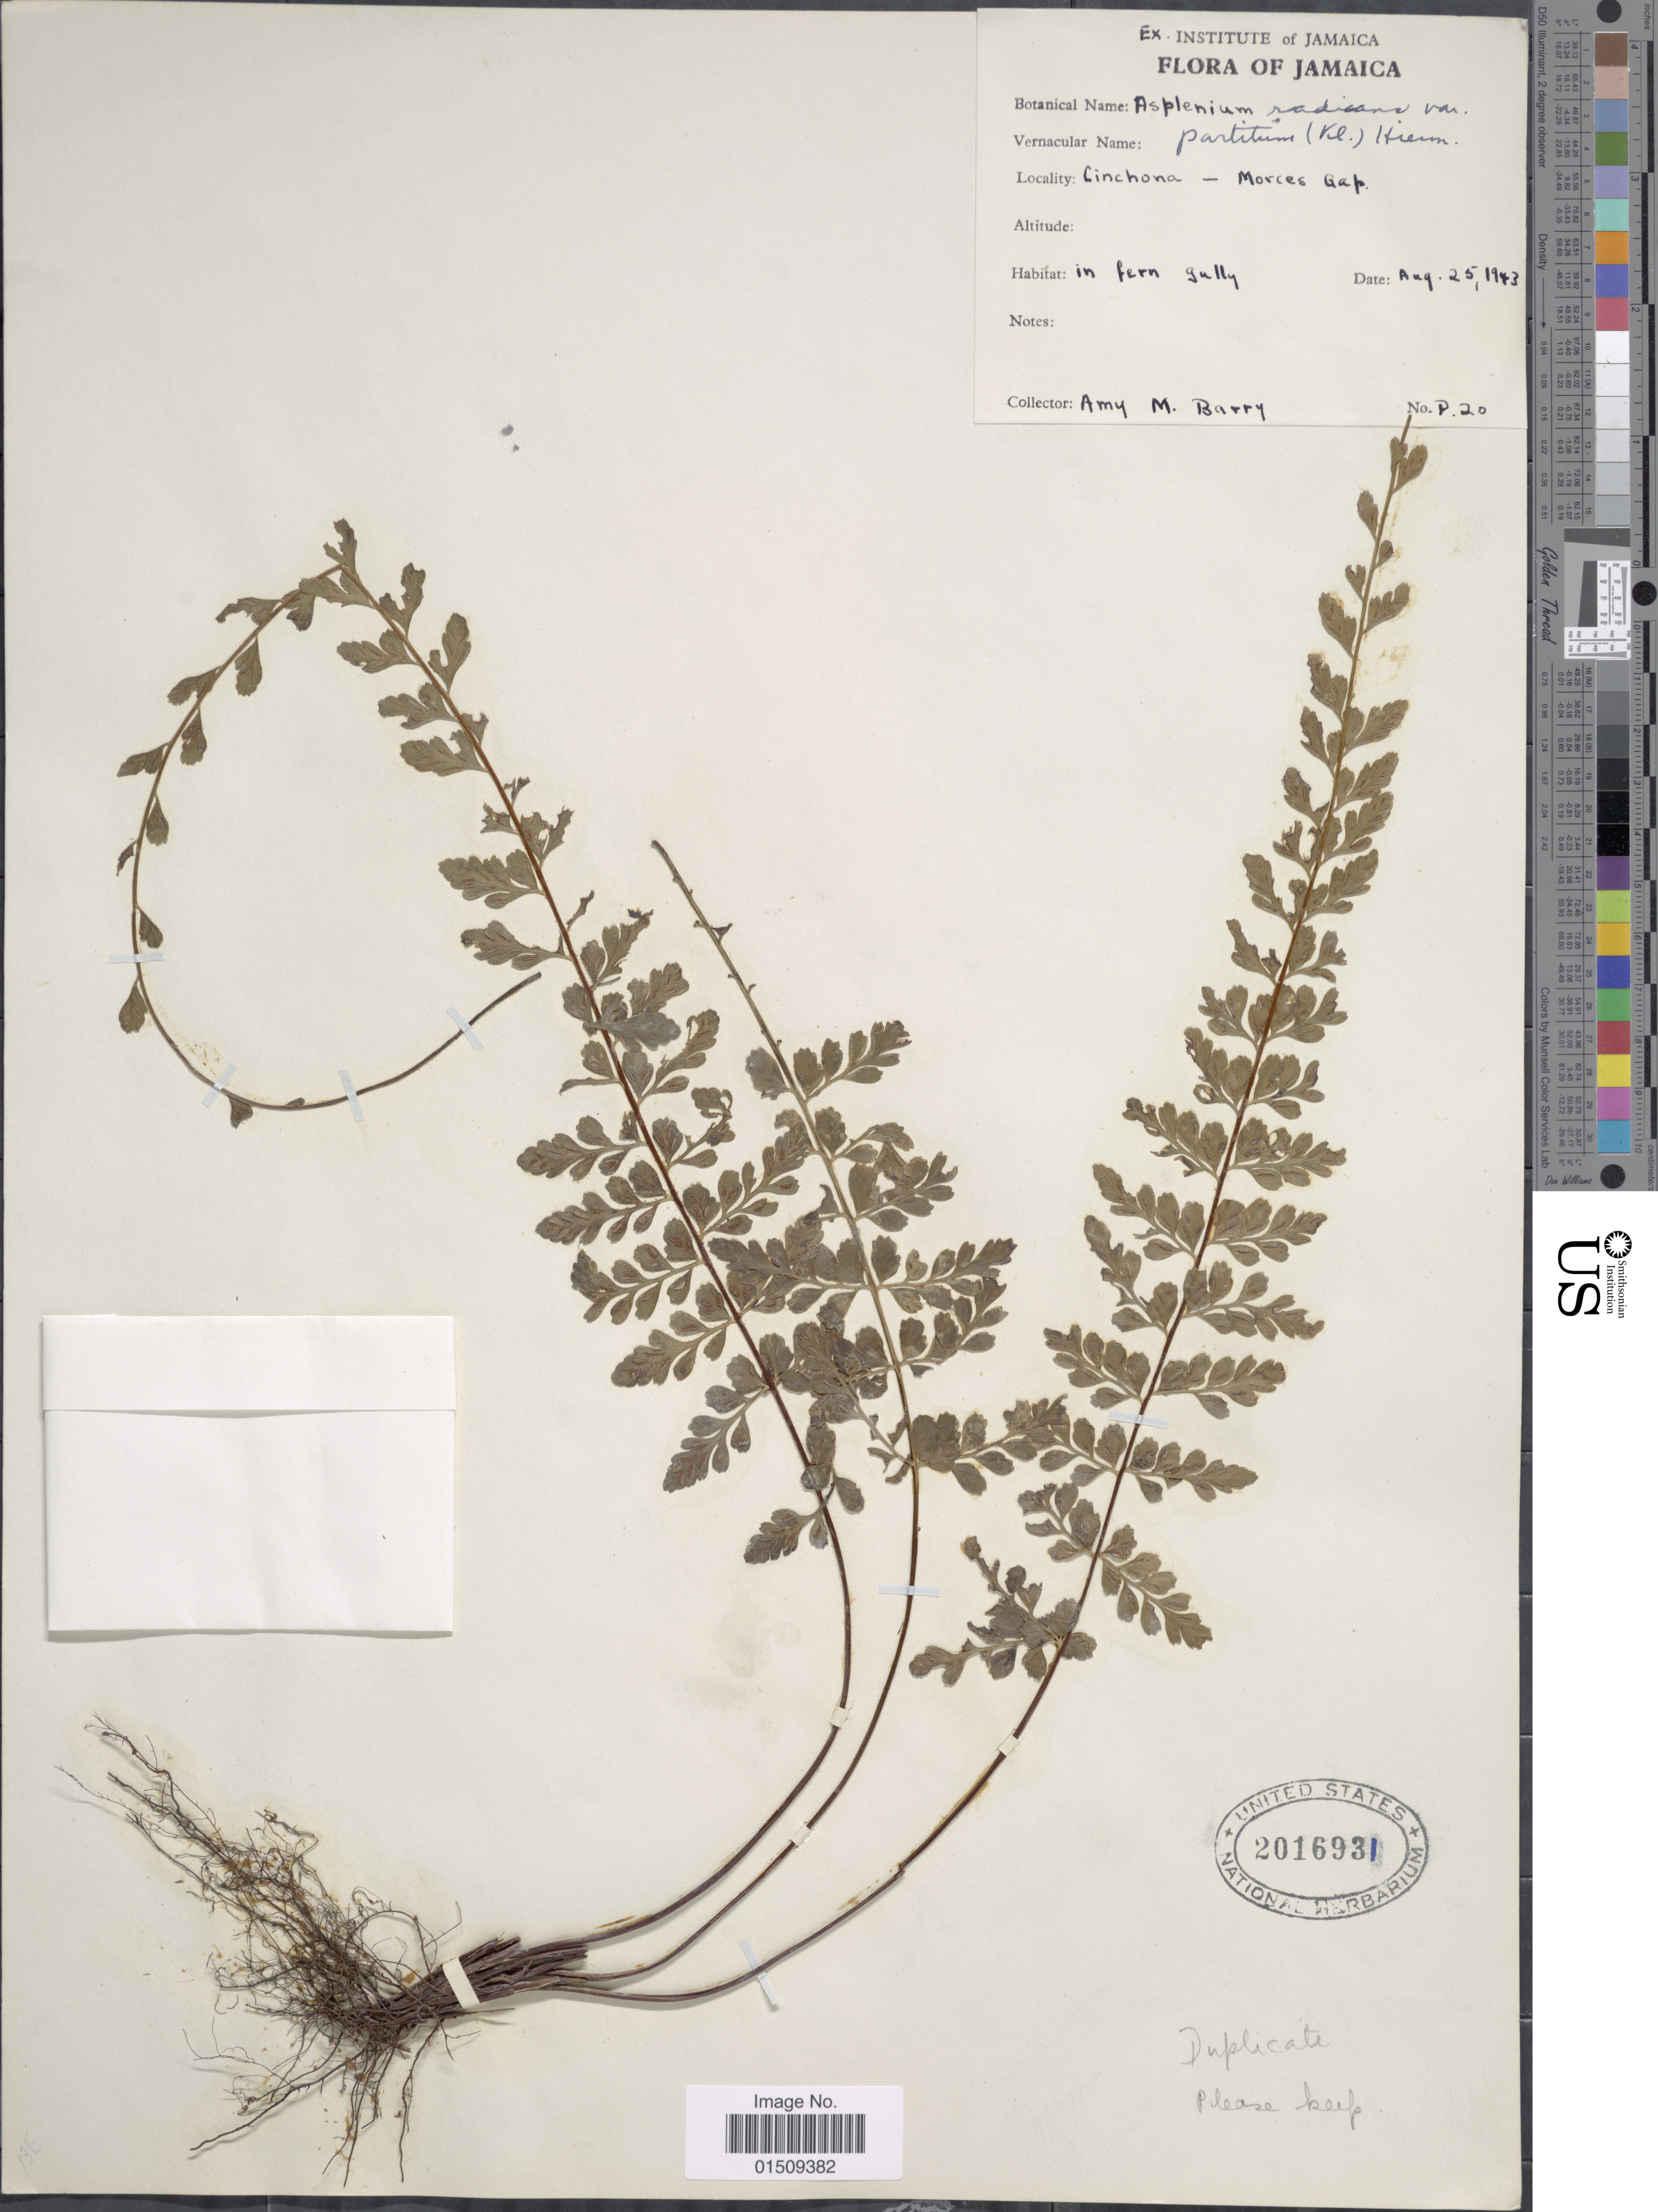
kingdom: Plantae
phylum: Tracheophyta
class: Polypodiopsida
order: Polypodiales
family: Aspleniaceae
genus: Asplenium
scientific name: Asplenium radicans var. partitum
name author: (Klotzsch) Hieron.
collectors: A. Barry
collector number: P20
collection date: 1943-08-25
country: Jamaica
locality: Cinchona - Morces Gap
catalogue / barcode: US 2016931